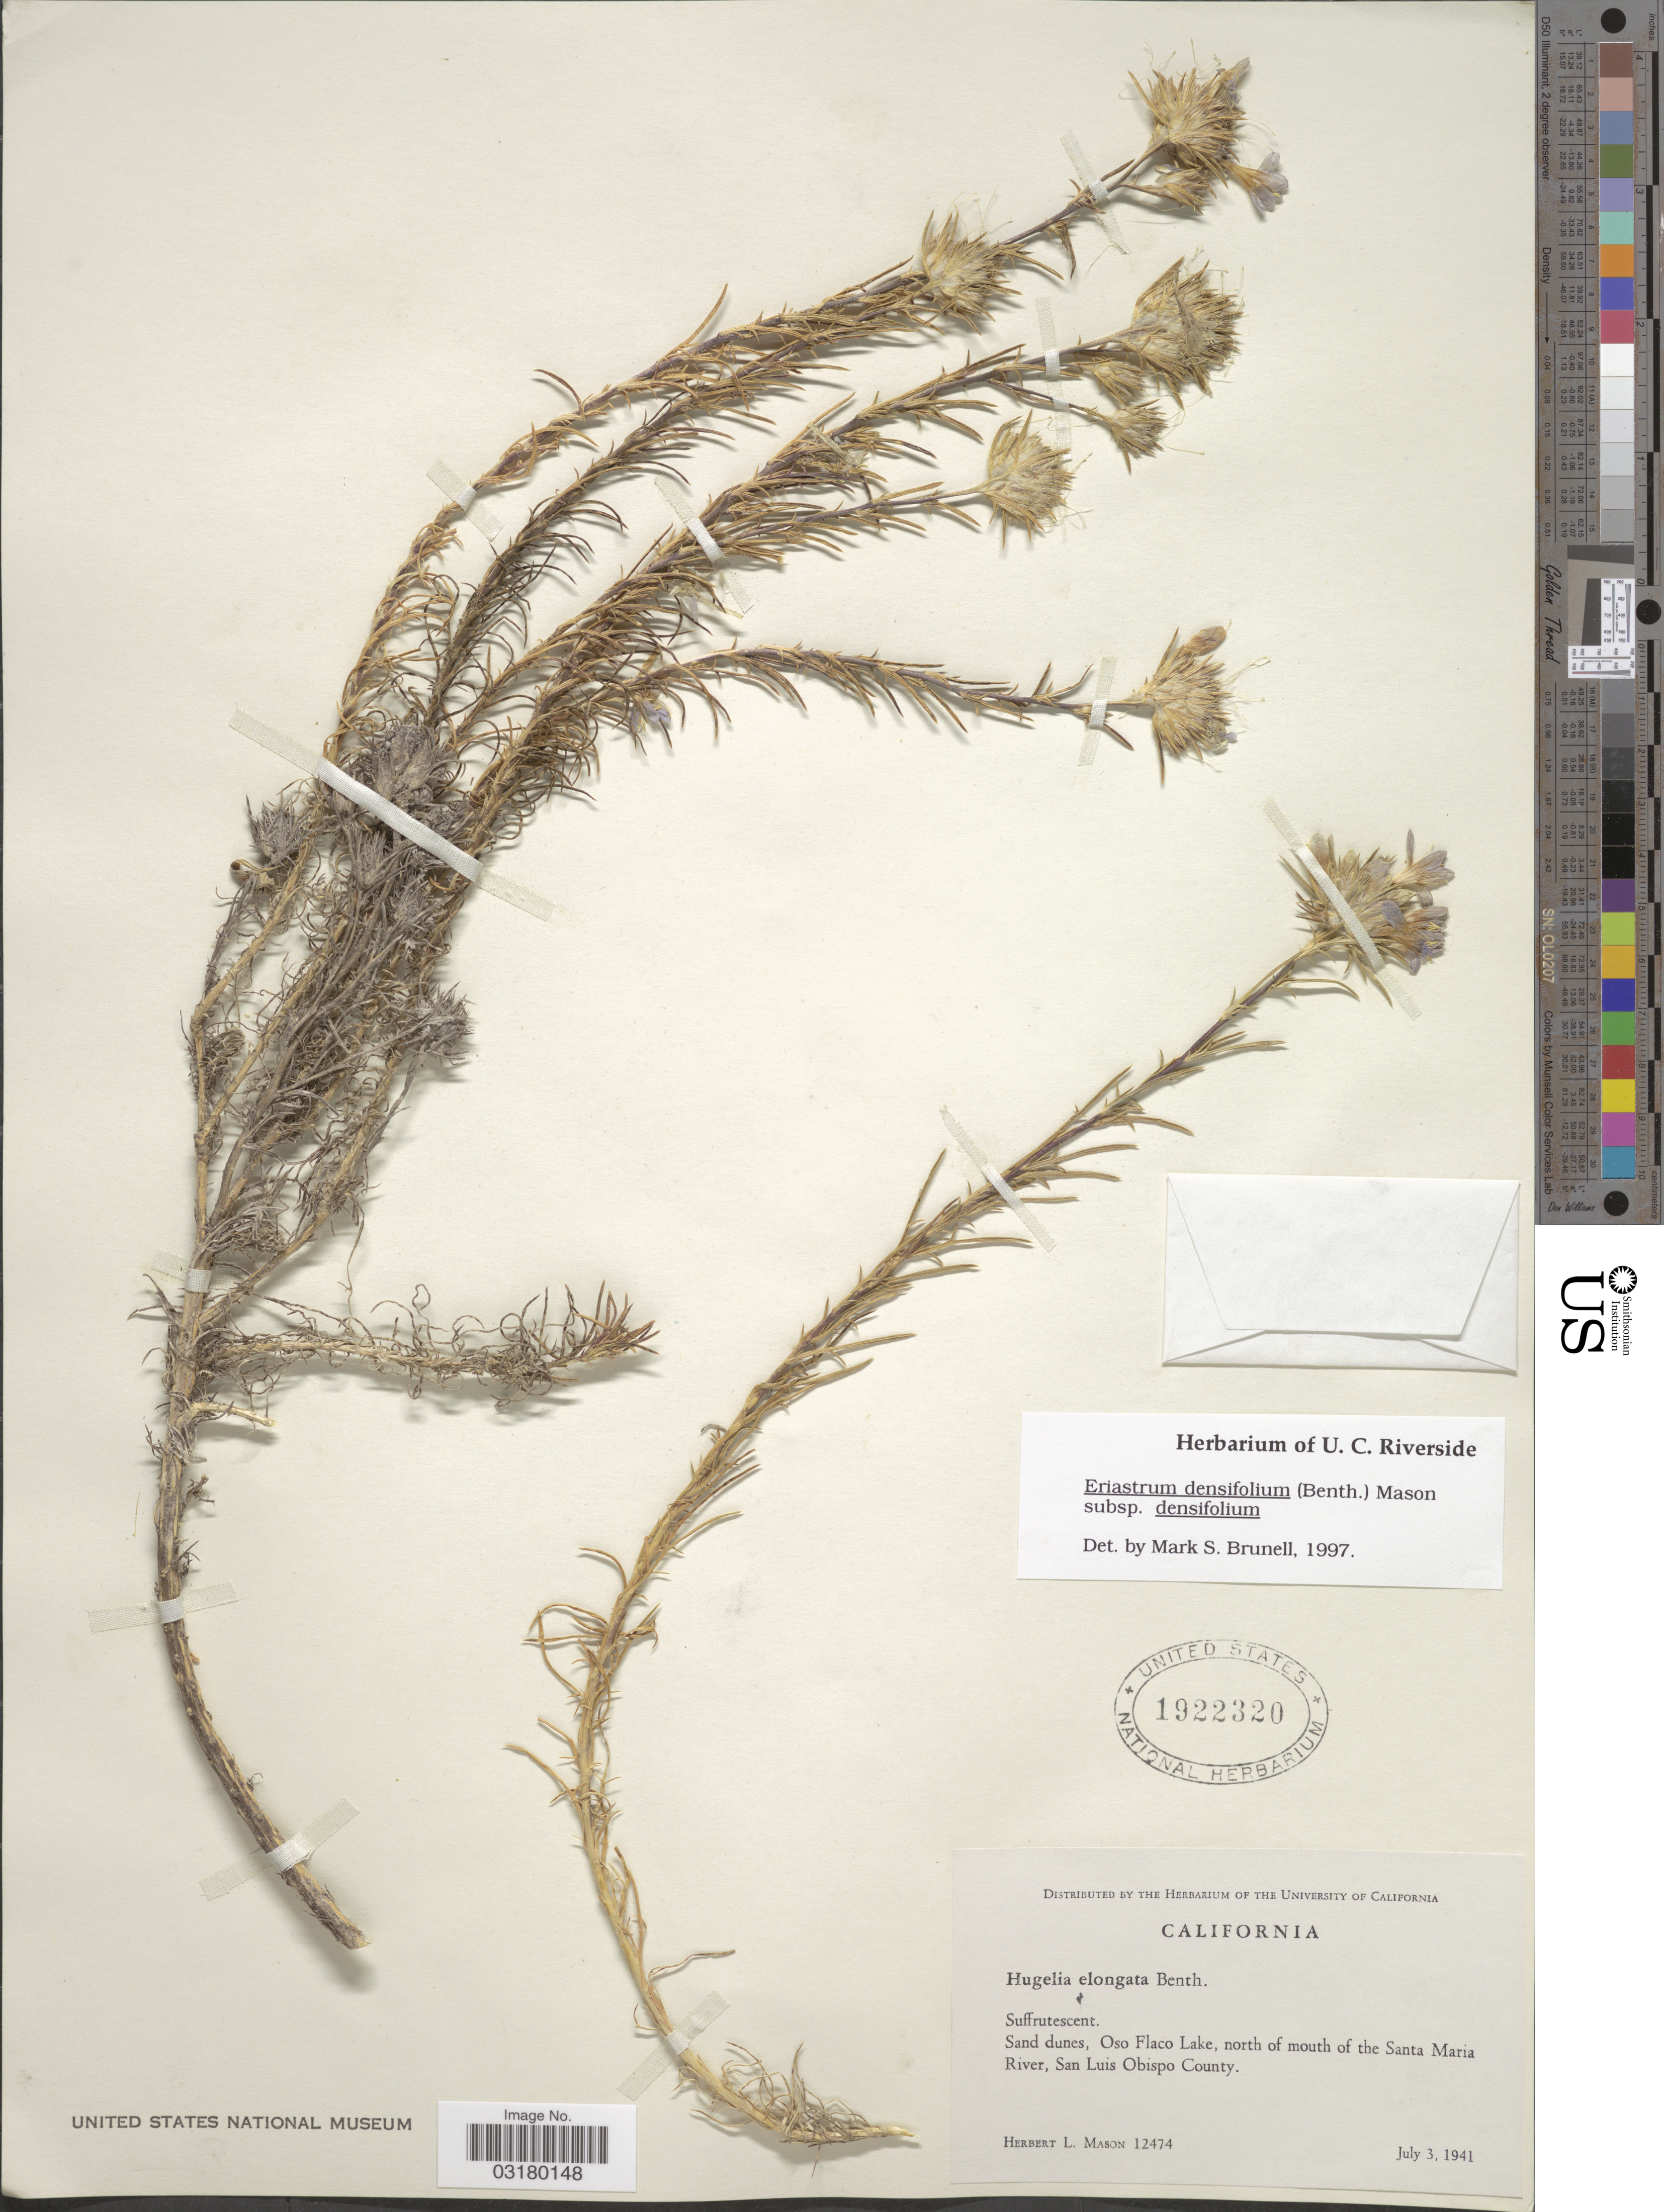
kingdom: Plantae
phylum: Tracheophyta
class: Magnoliopsida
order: Ericales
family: Polemoniaceae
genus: Eriastrum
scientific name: Eriastrum densifolium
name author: (Benth.) H. Mason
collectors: H. L. Mason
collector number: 12474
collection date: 1941-07-03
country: United States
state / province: California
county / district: San Luis Obispo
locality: Oso Flaco Lake, north of mouth of the Santa Maria River, San Luis Obispo County.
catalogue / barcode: US 1922320